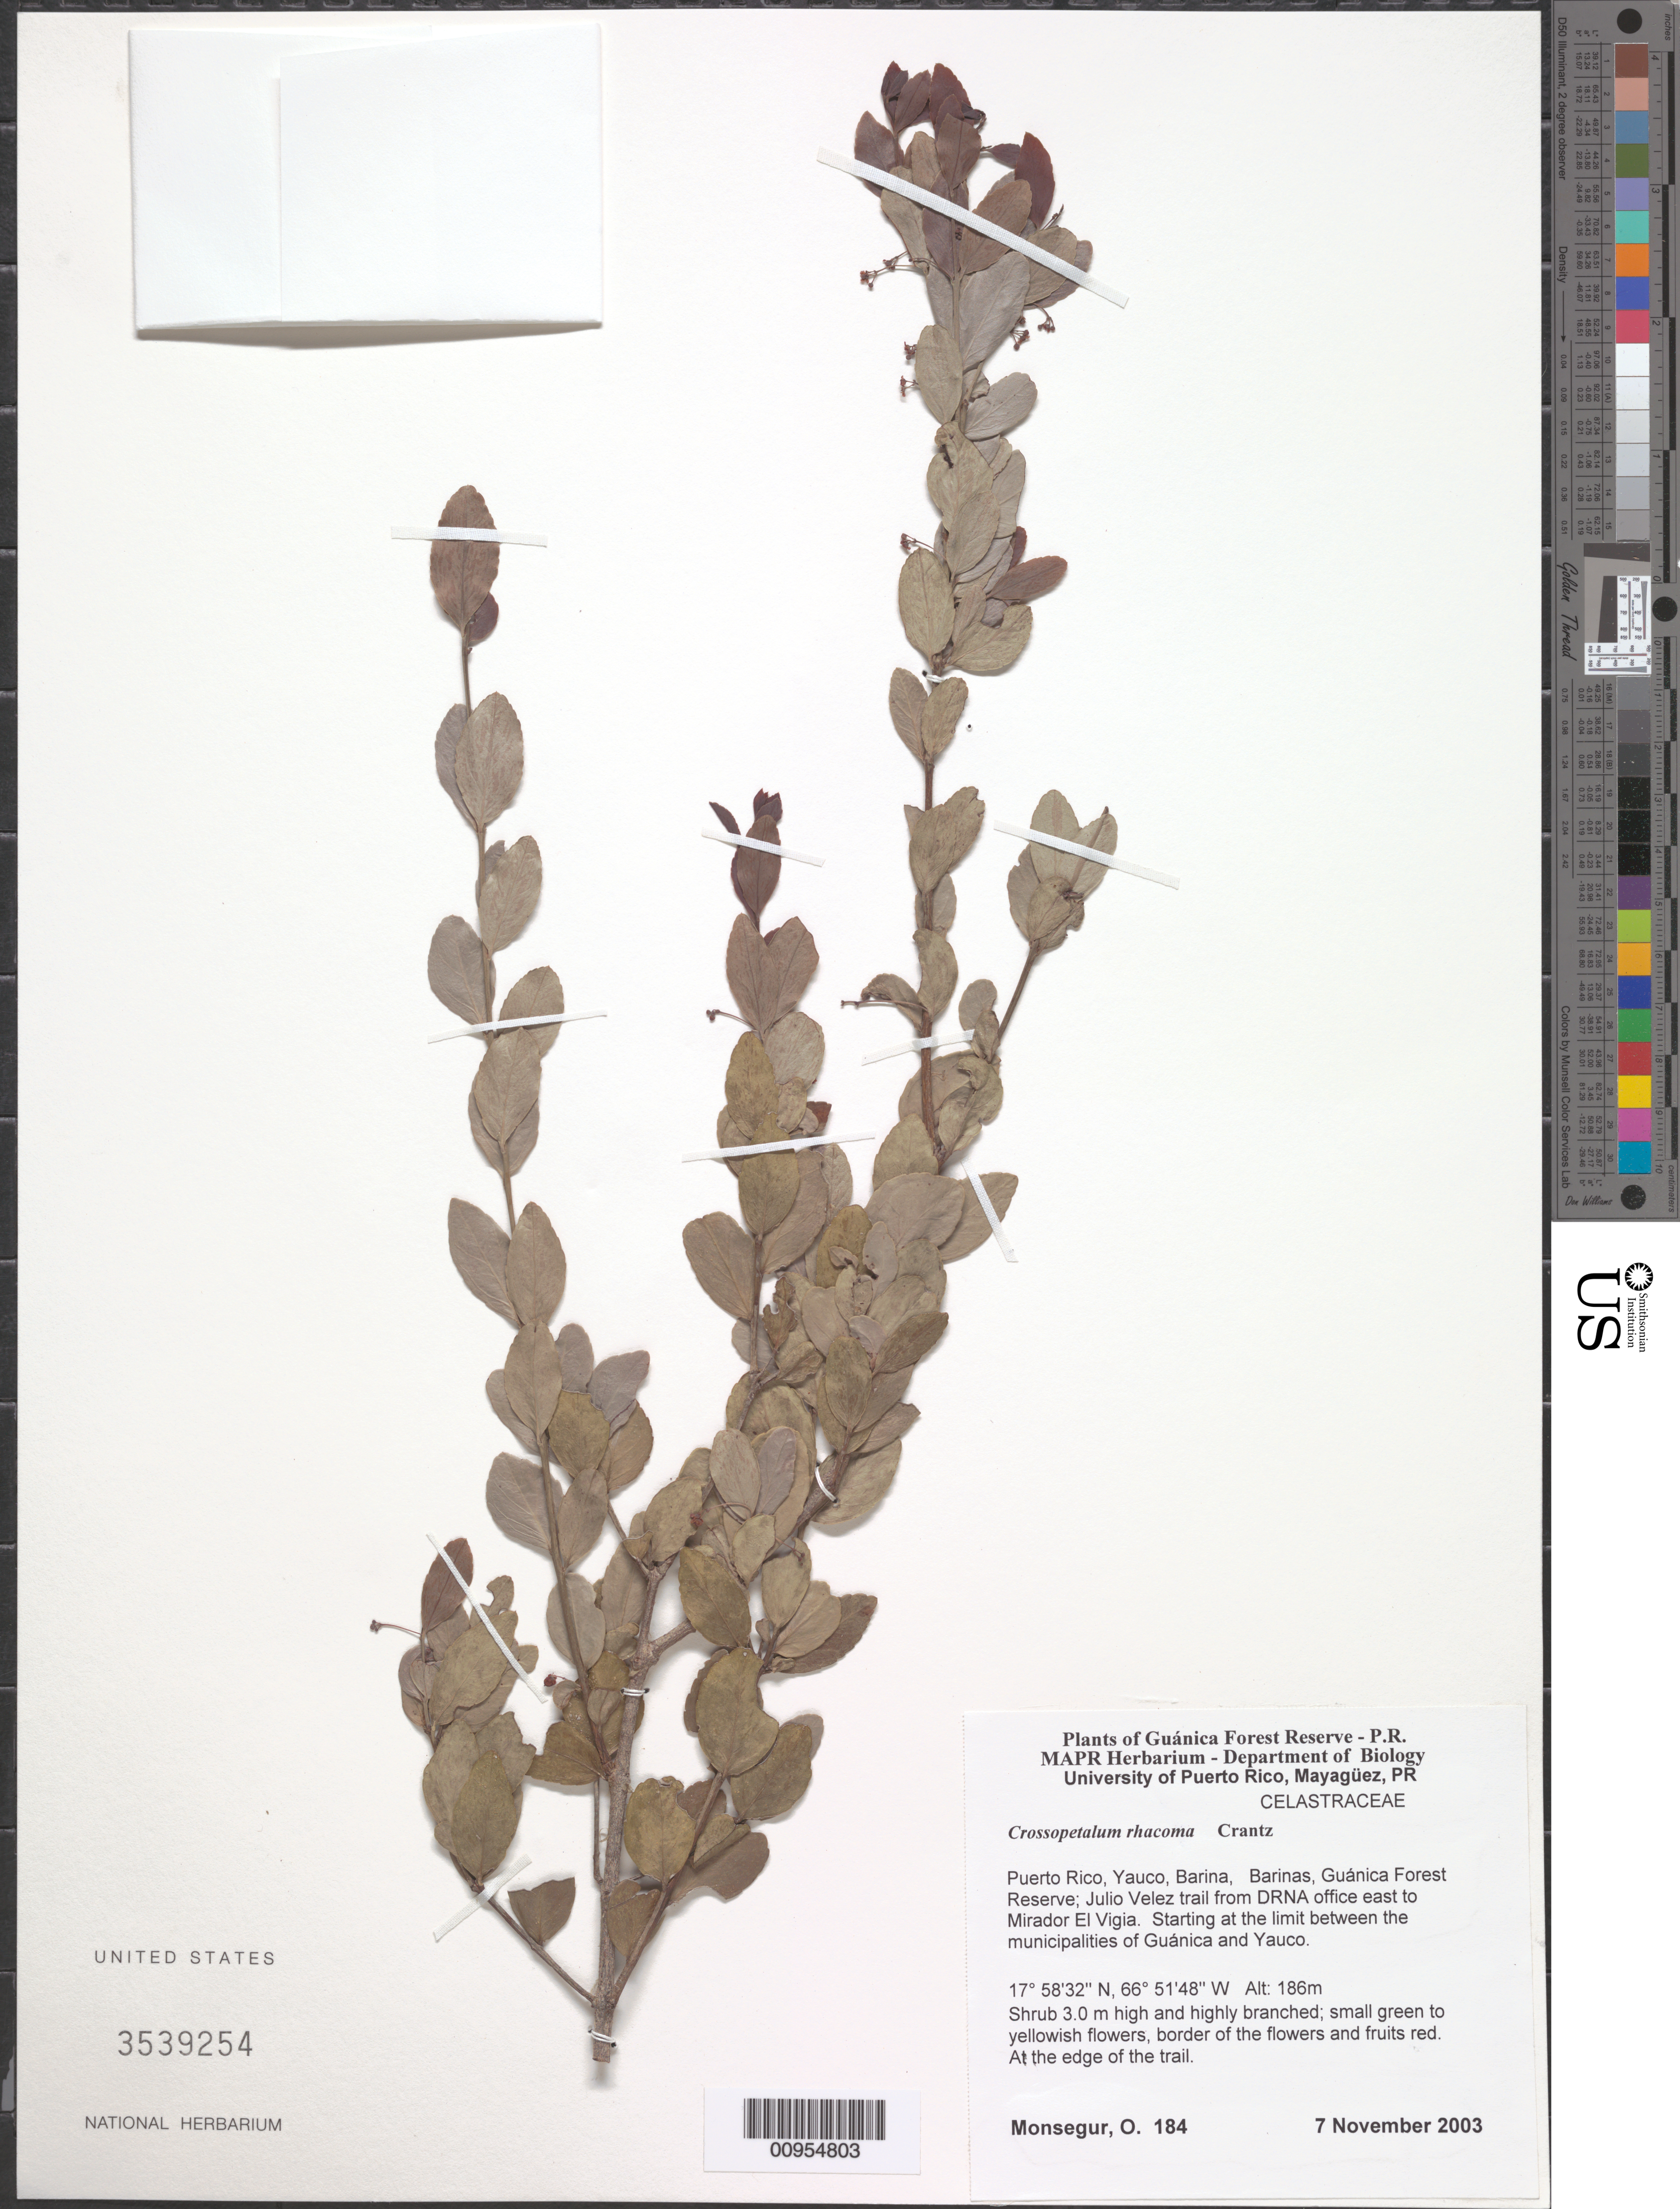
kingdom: Plantae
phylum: Tracheophyta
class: Magnoliopsida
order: Celastrales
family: Celastraceae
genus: Crossopetalum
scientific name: Crossopetalum rhacoma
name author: Crantz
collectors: O. Monsegur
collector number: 184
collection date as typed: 07 Nov 2003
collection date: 2003-11-07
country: Puerto Rico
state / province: Yauco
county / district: Barina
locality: Guánica Forest Reserve; Barinas, Julio Vélez trail from DRNA office east to Mirador El Vigia. Starting at the limit between the municipalities of Guánica and Yauco.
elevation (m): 186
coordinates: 17.58319, 66.5148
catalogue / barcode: US 3539254